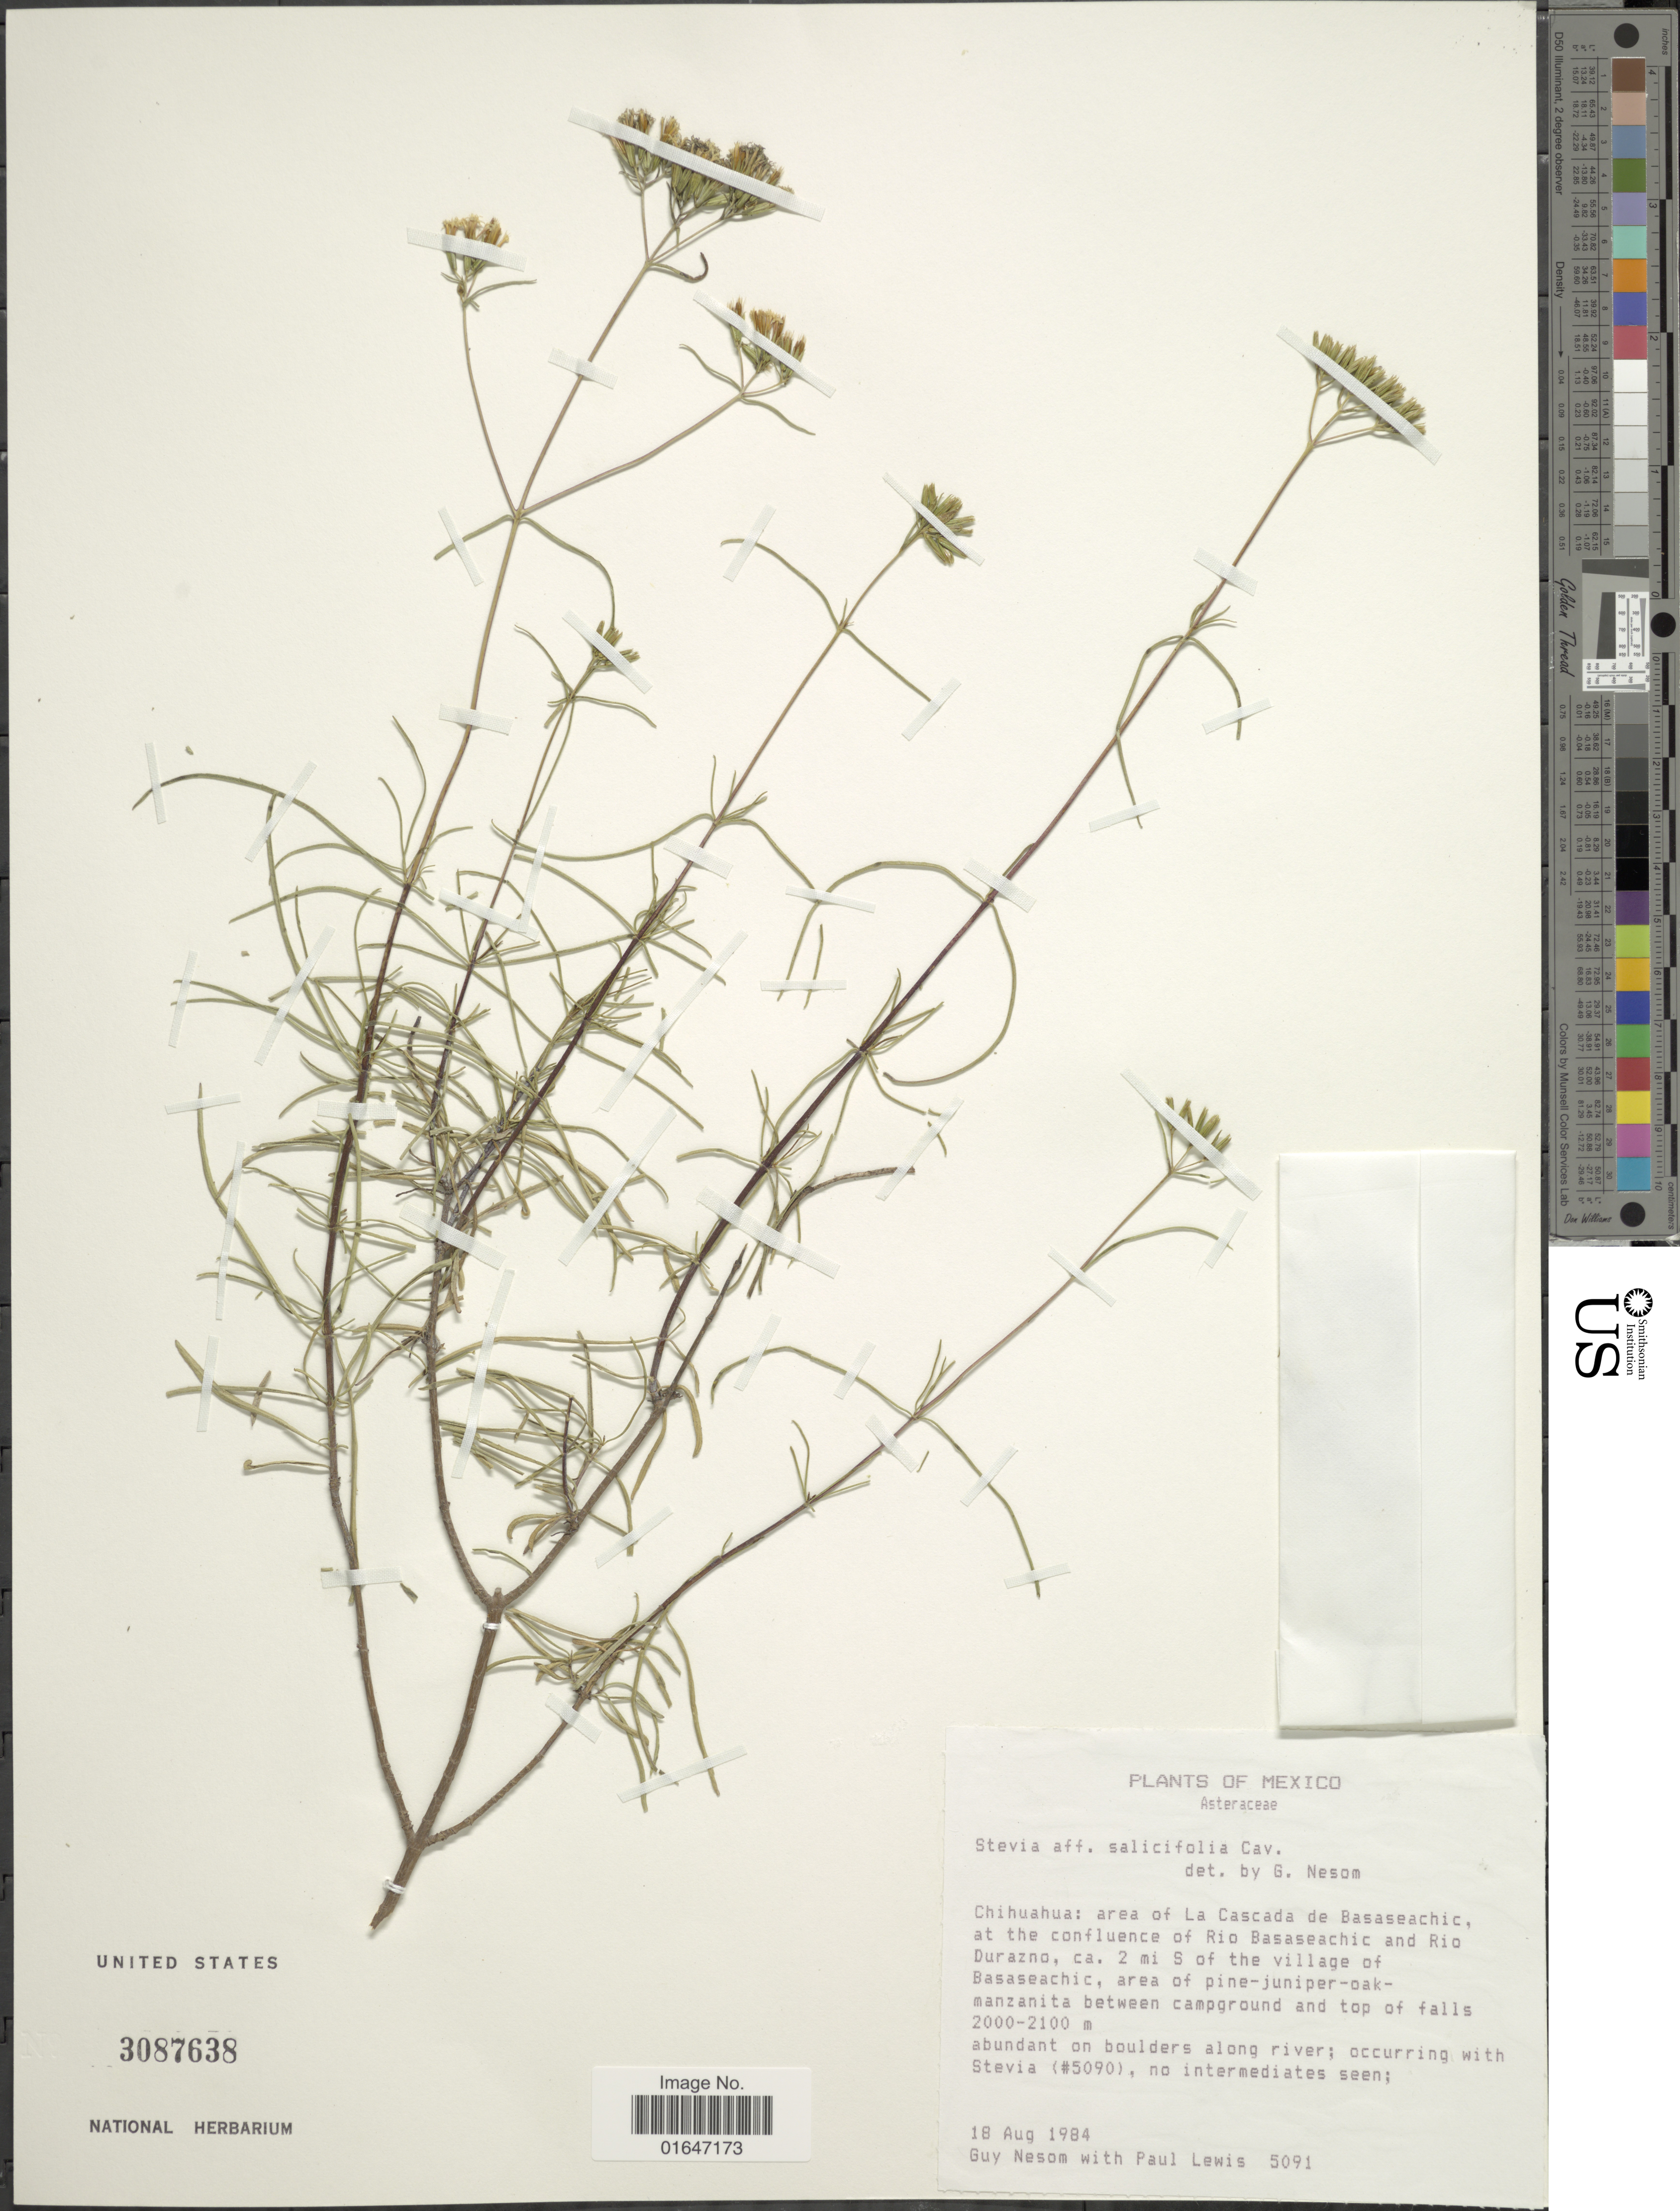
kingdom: Plantae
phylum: Tracheophyta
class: Magnoliopsida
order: Asterales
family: Asteraceae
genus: Stevia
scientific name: Stevia salicifolia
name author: Cav.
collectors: G. Nesom & P. O. Lewis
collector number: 5091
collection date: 1984-08-18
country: Mexico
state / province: Chihuahua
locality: Area of La Cascada de Basaseachic at the confleunce of Rio Basaseachic and Rio Durazno, ca 2 mi S of the village of Basaseachic, area of pine - juniper - oak - manzanita between campground and top of falss.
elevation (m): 2000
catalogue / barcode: US 3087638